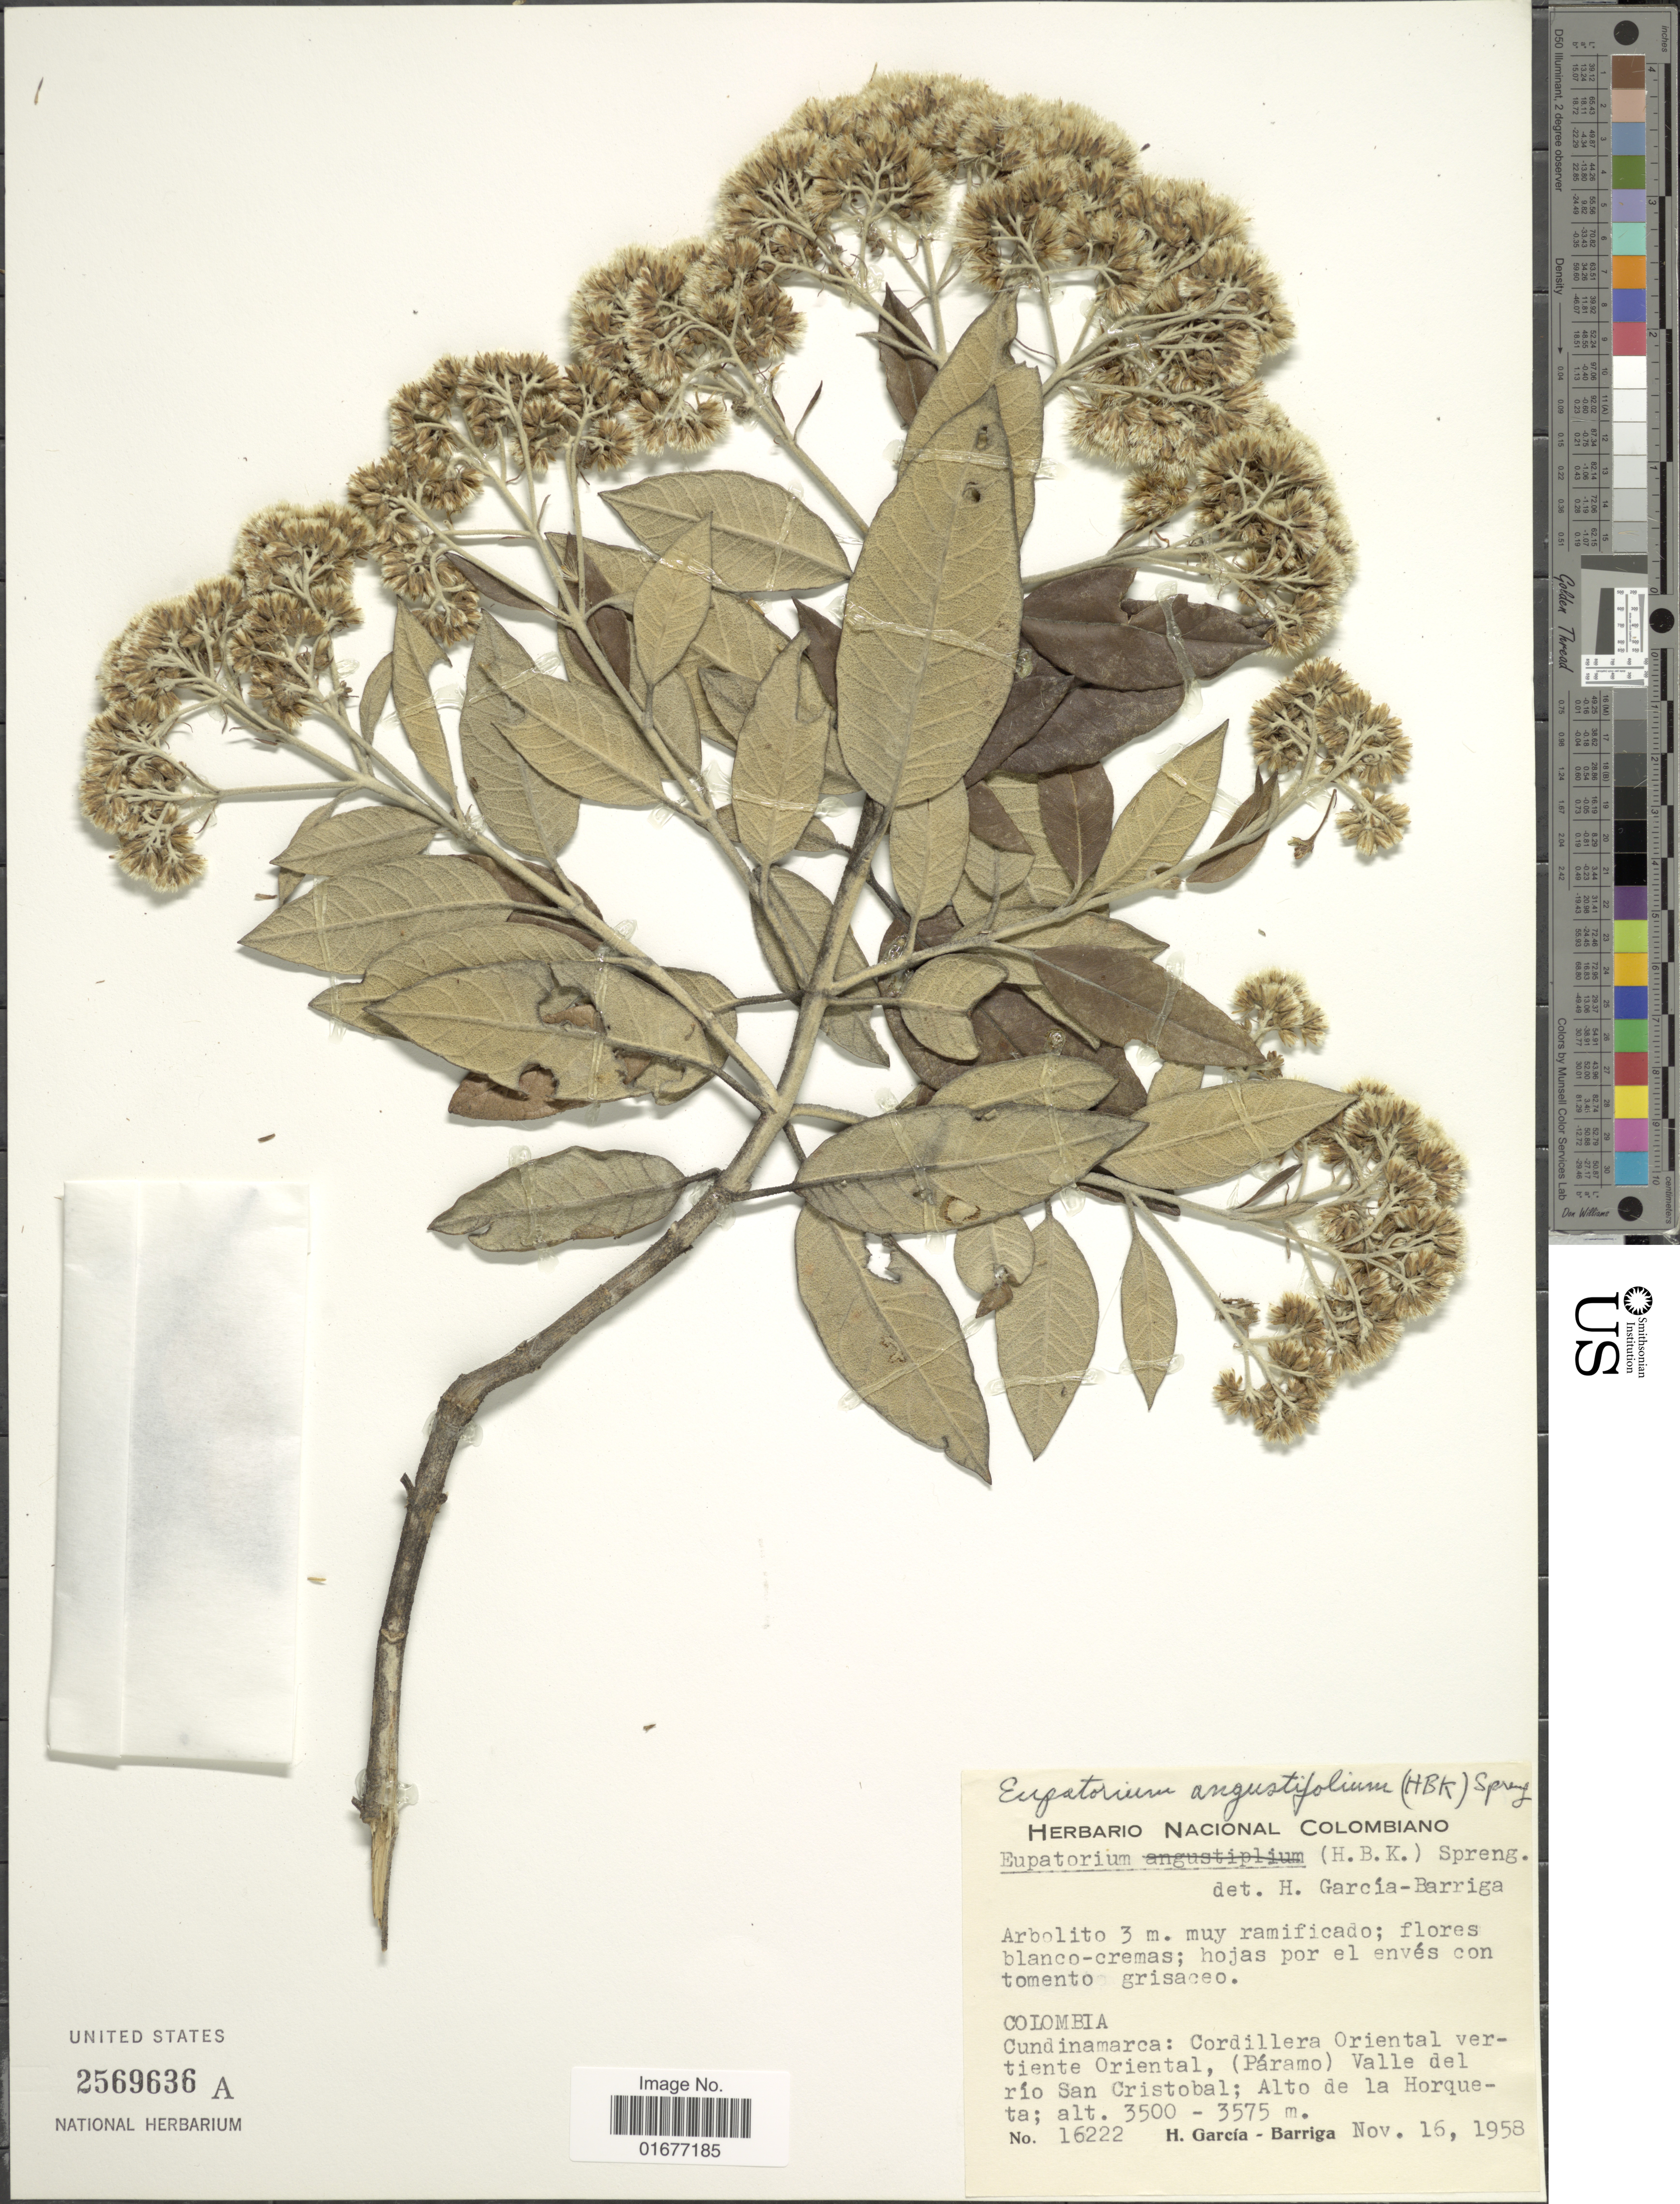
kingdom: Plantae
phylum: Tracheophyta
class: Magnoliopsida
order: Asterales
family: Asteraceae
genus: Ageratina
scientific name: Ageratina angustifolia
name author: (Kunth) R.M. King & H. Rob.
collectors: H. García Barriga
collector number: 16222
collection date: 1958-11-16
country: Colombia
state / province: Cundinamarca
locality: Cordillera Oriental vertiente Oriental, (Paramo) Valle del rio San Cristobal; Alto de la Horqueta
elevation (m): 3500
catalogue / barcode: US 2569636A